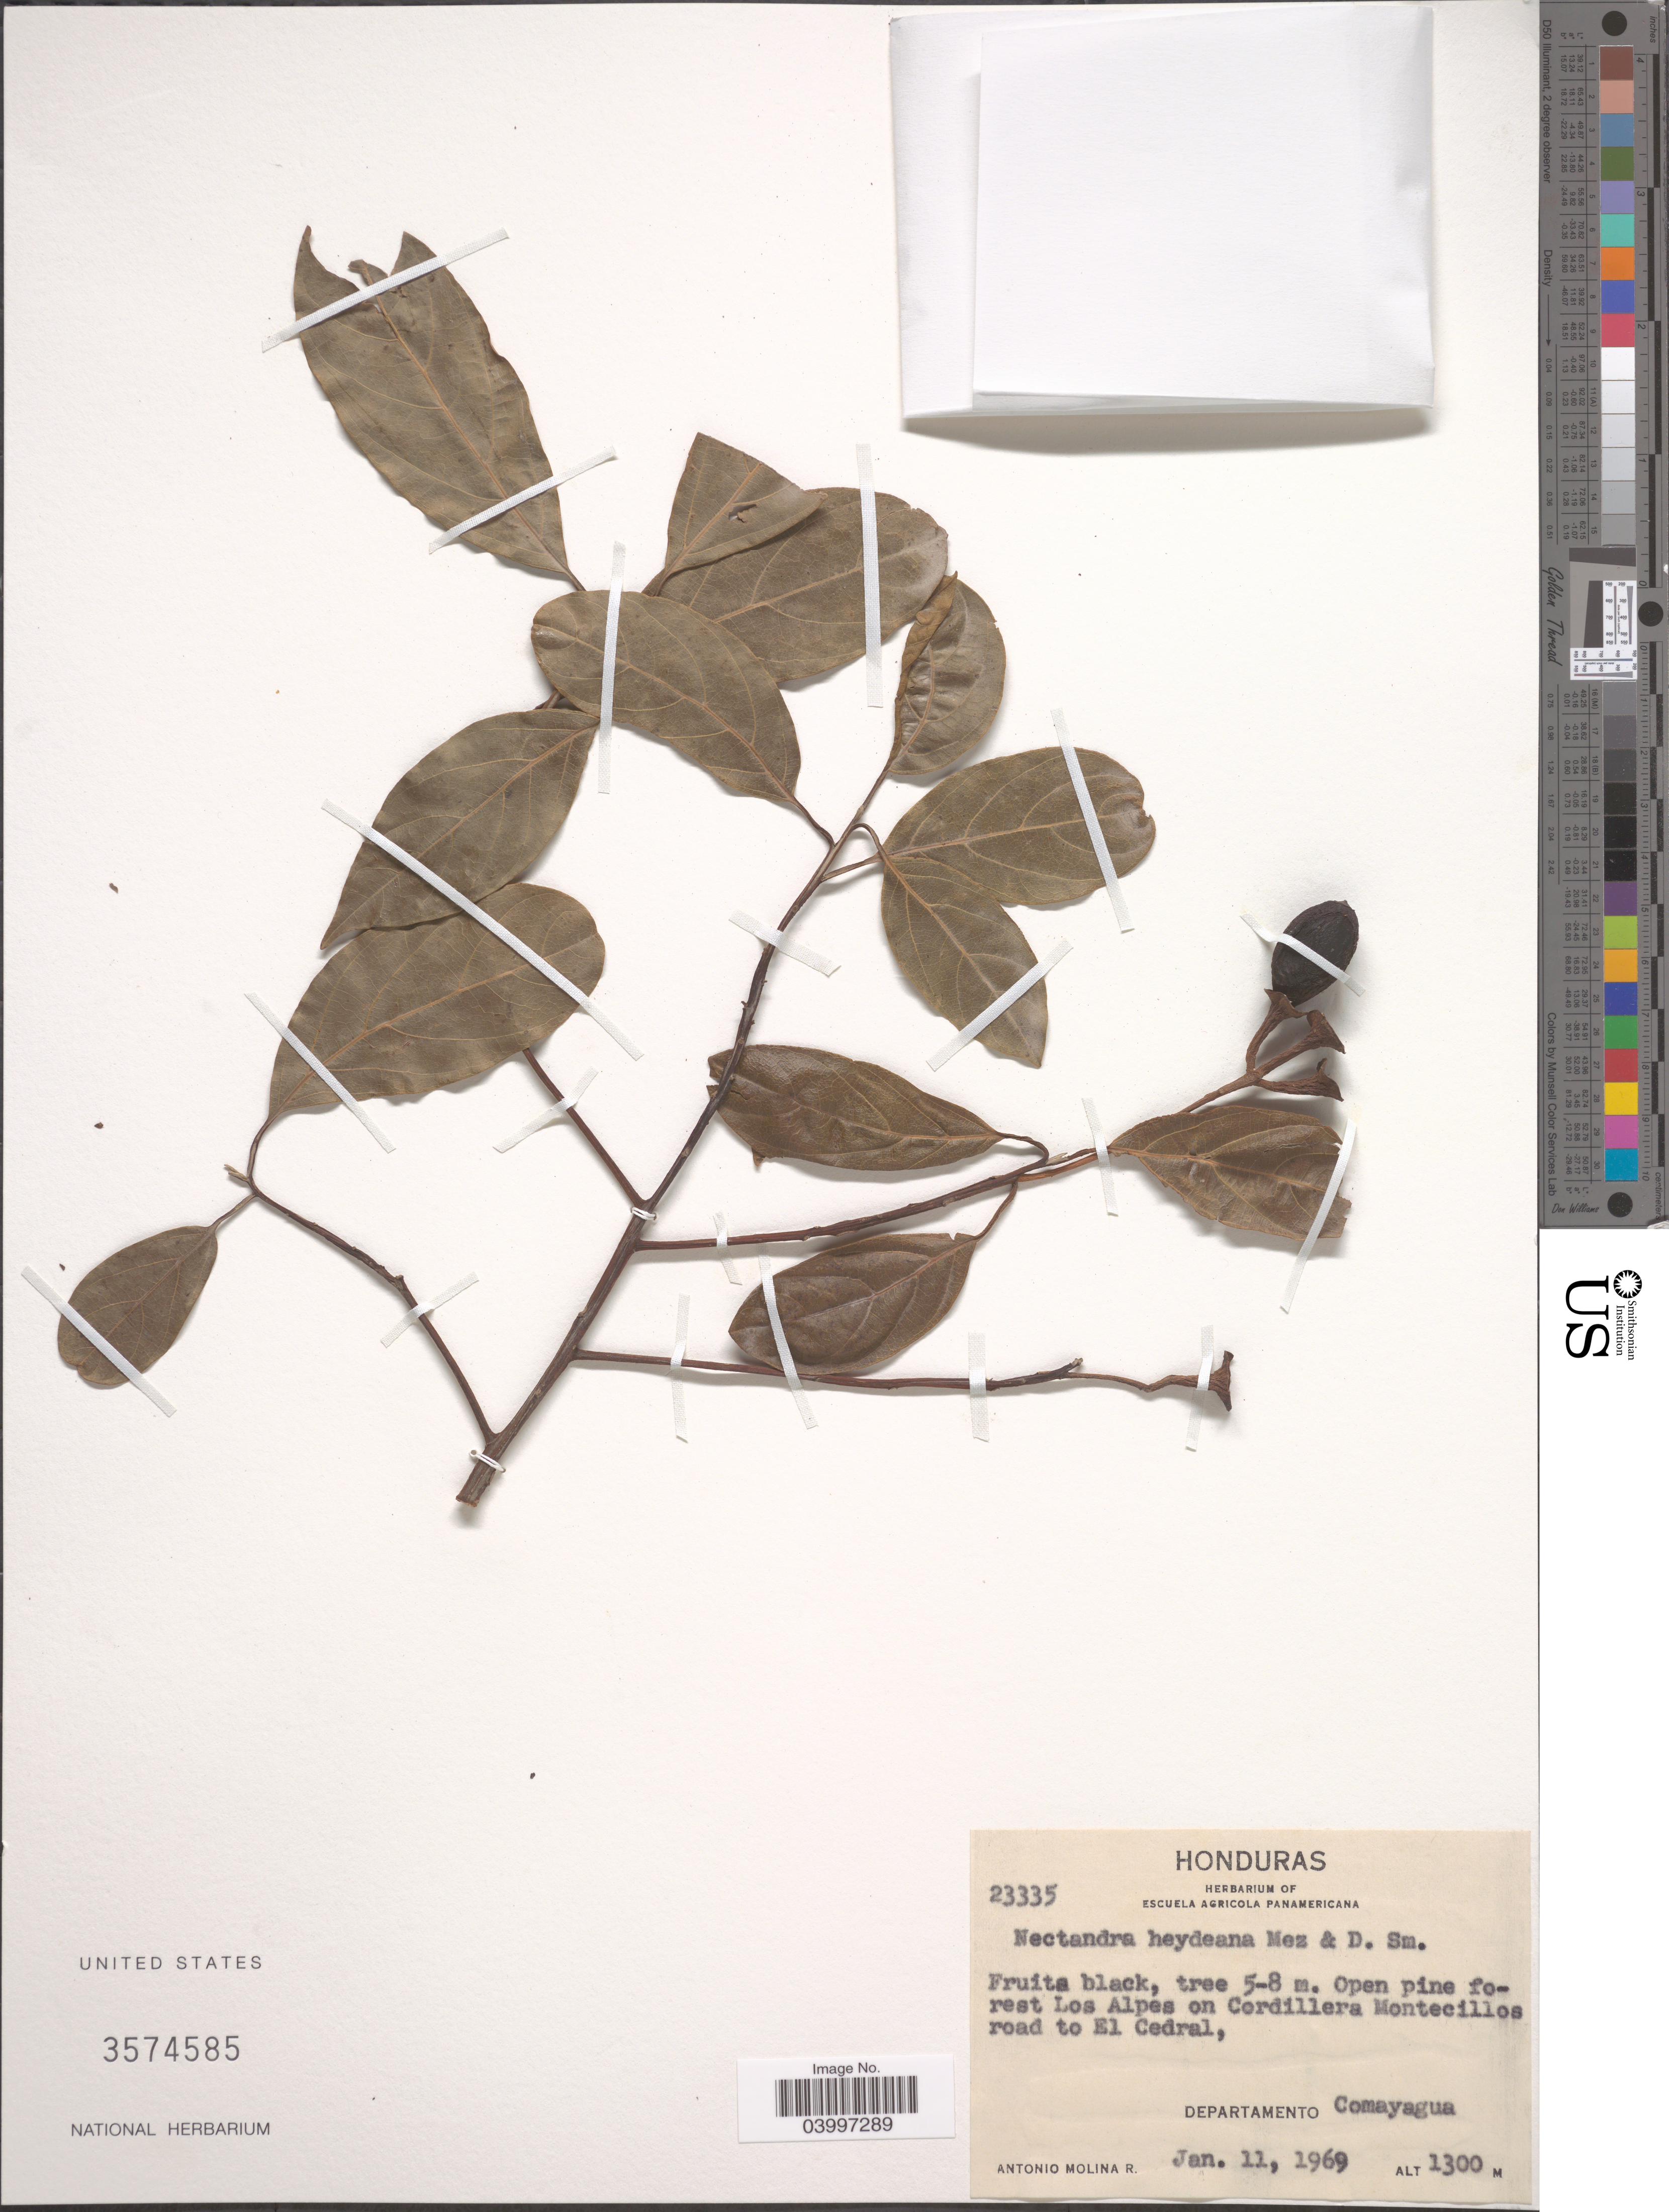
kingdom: Plantae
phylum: Tracheophyta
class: Magnoliopsida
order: Laurales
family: Lauraceae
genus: Nectandra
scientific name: Nectandra heydeana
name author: Mez & Donn. Sm.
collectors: A. Molina R.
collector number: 23335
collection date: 1969-01-11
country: Honduras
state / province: Comayagua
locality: Los Alpes on Cordillera Montecillos road to El Cedral, Departamento Comayagua.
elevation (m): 1300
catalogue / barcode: US 3574585